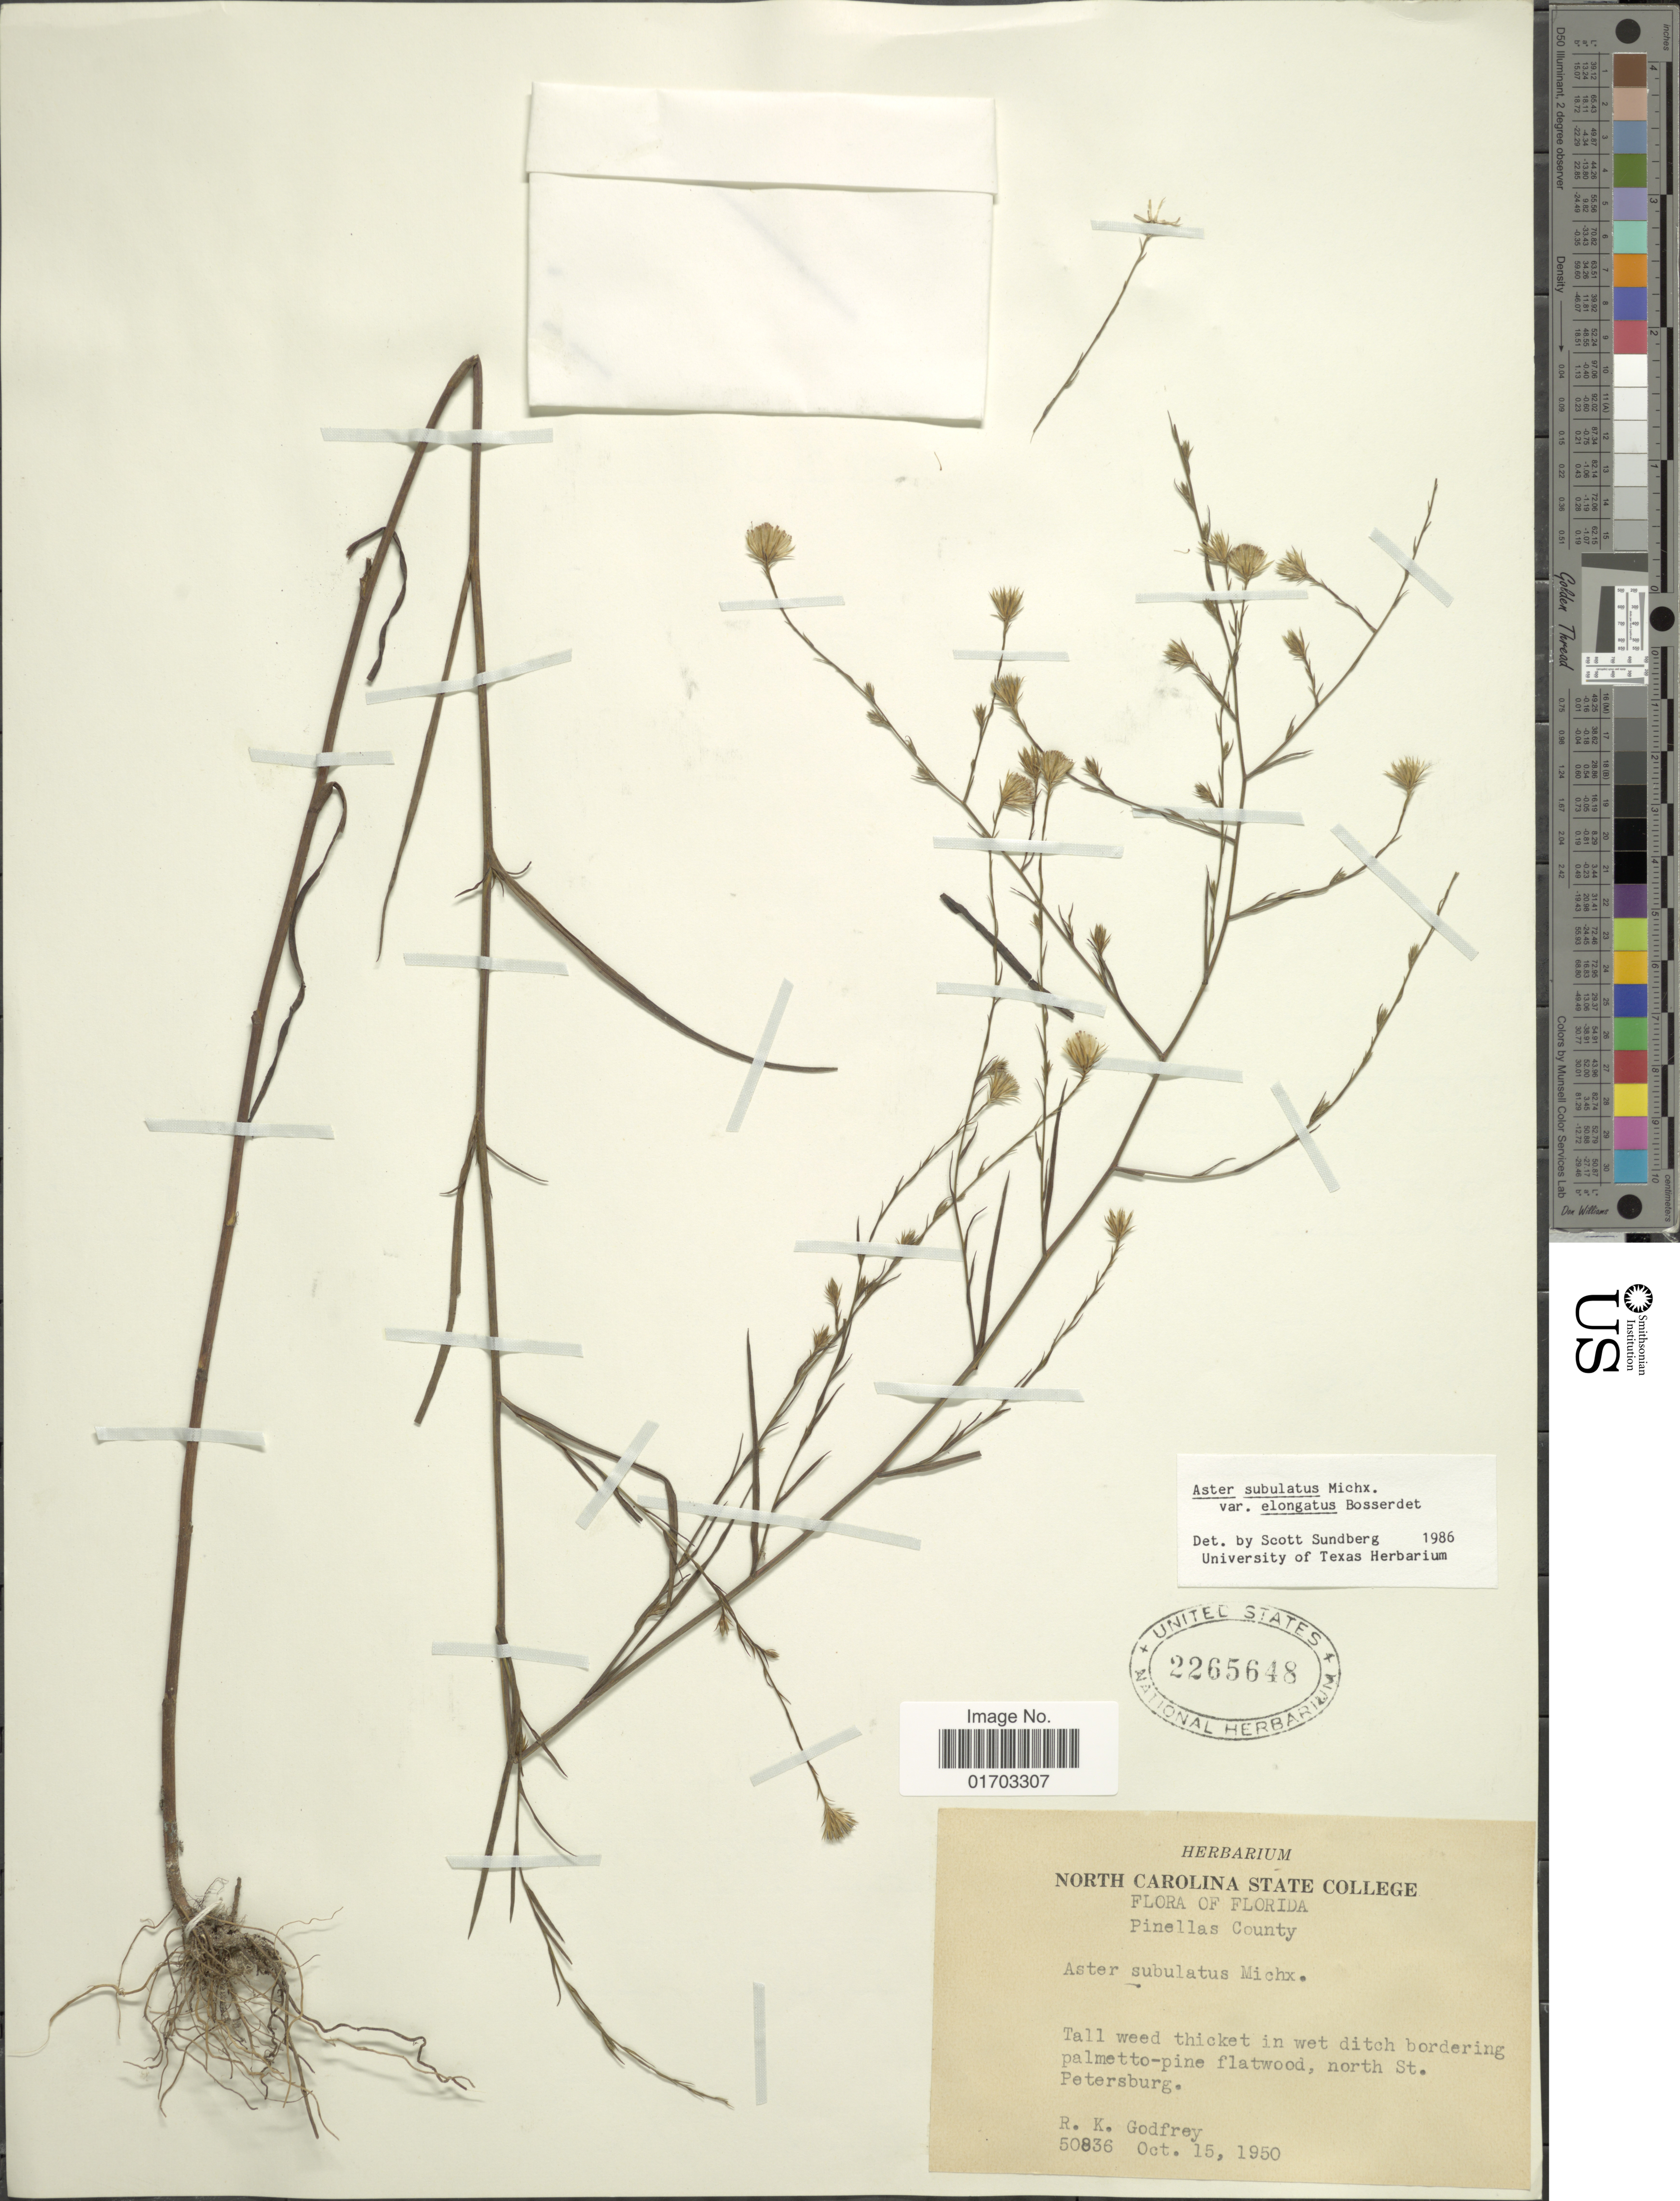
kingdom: Plantae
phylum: Tracheophyta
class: Magnoliopsida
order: Asterales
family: Asteraceae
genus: Symphyotrichum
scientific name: Symphyotrichum bahamense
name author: (Britton) G.L. Nesom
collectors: R. K. Godfrey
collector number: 50836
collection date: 1950-10-15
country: United States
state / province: Florida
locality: Pinellas County, tall weed thicket in wet ditch bordering palmetto-pine flatwood, north St. Petersburg.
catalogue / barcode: US 2265648